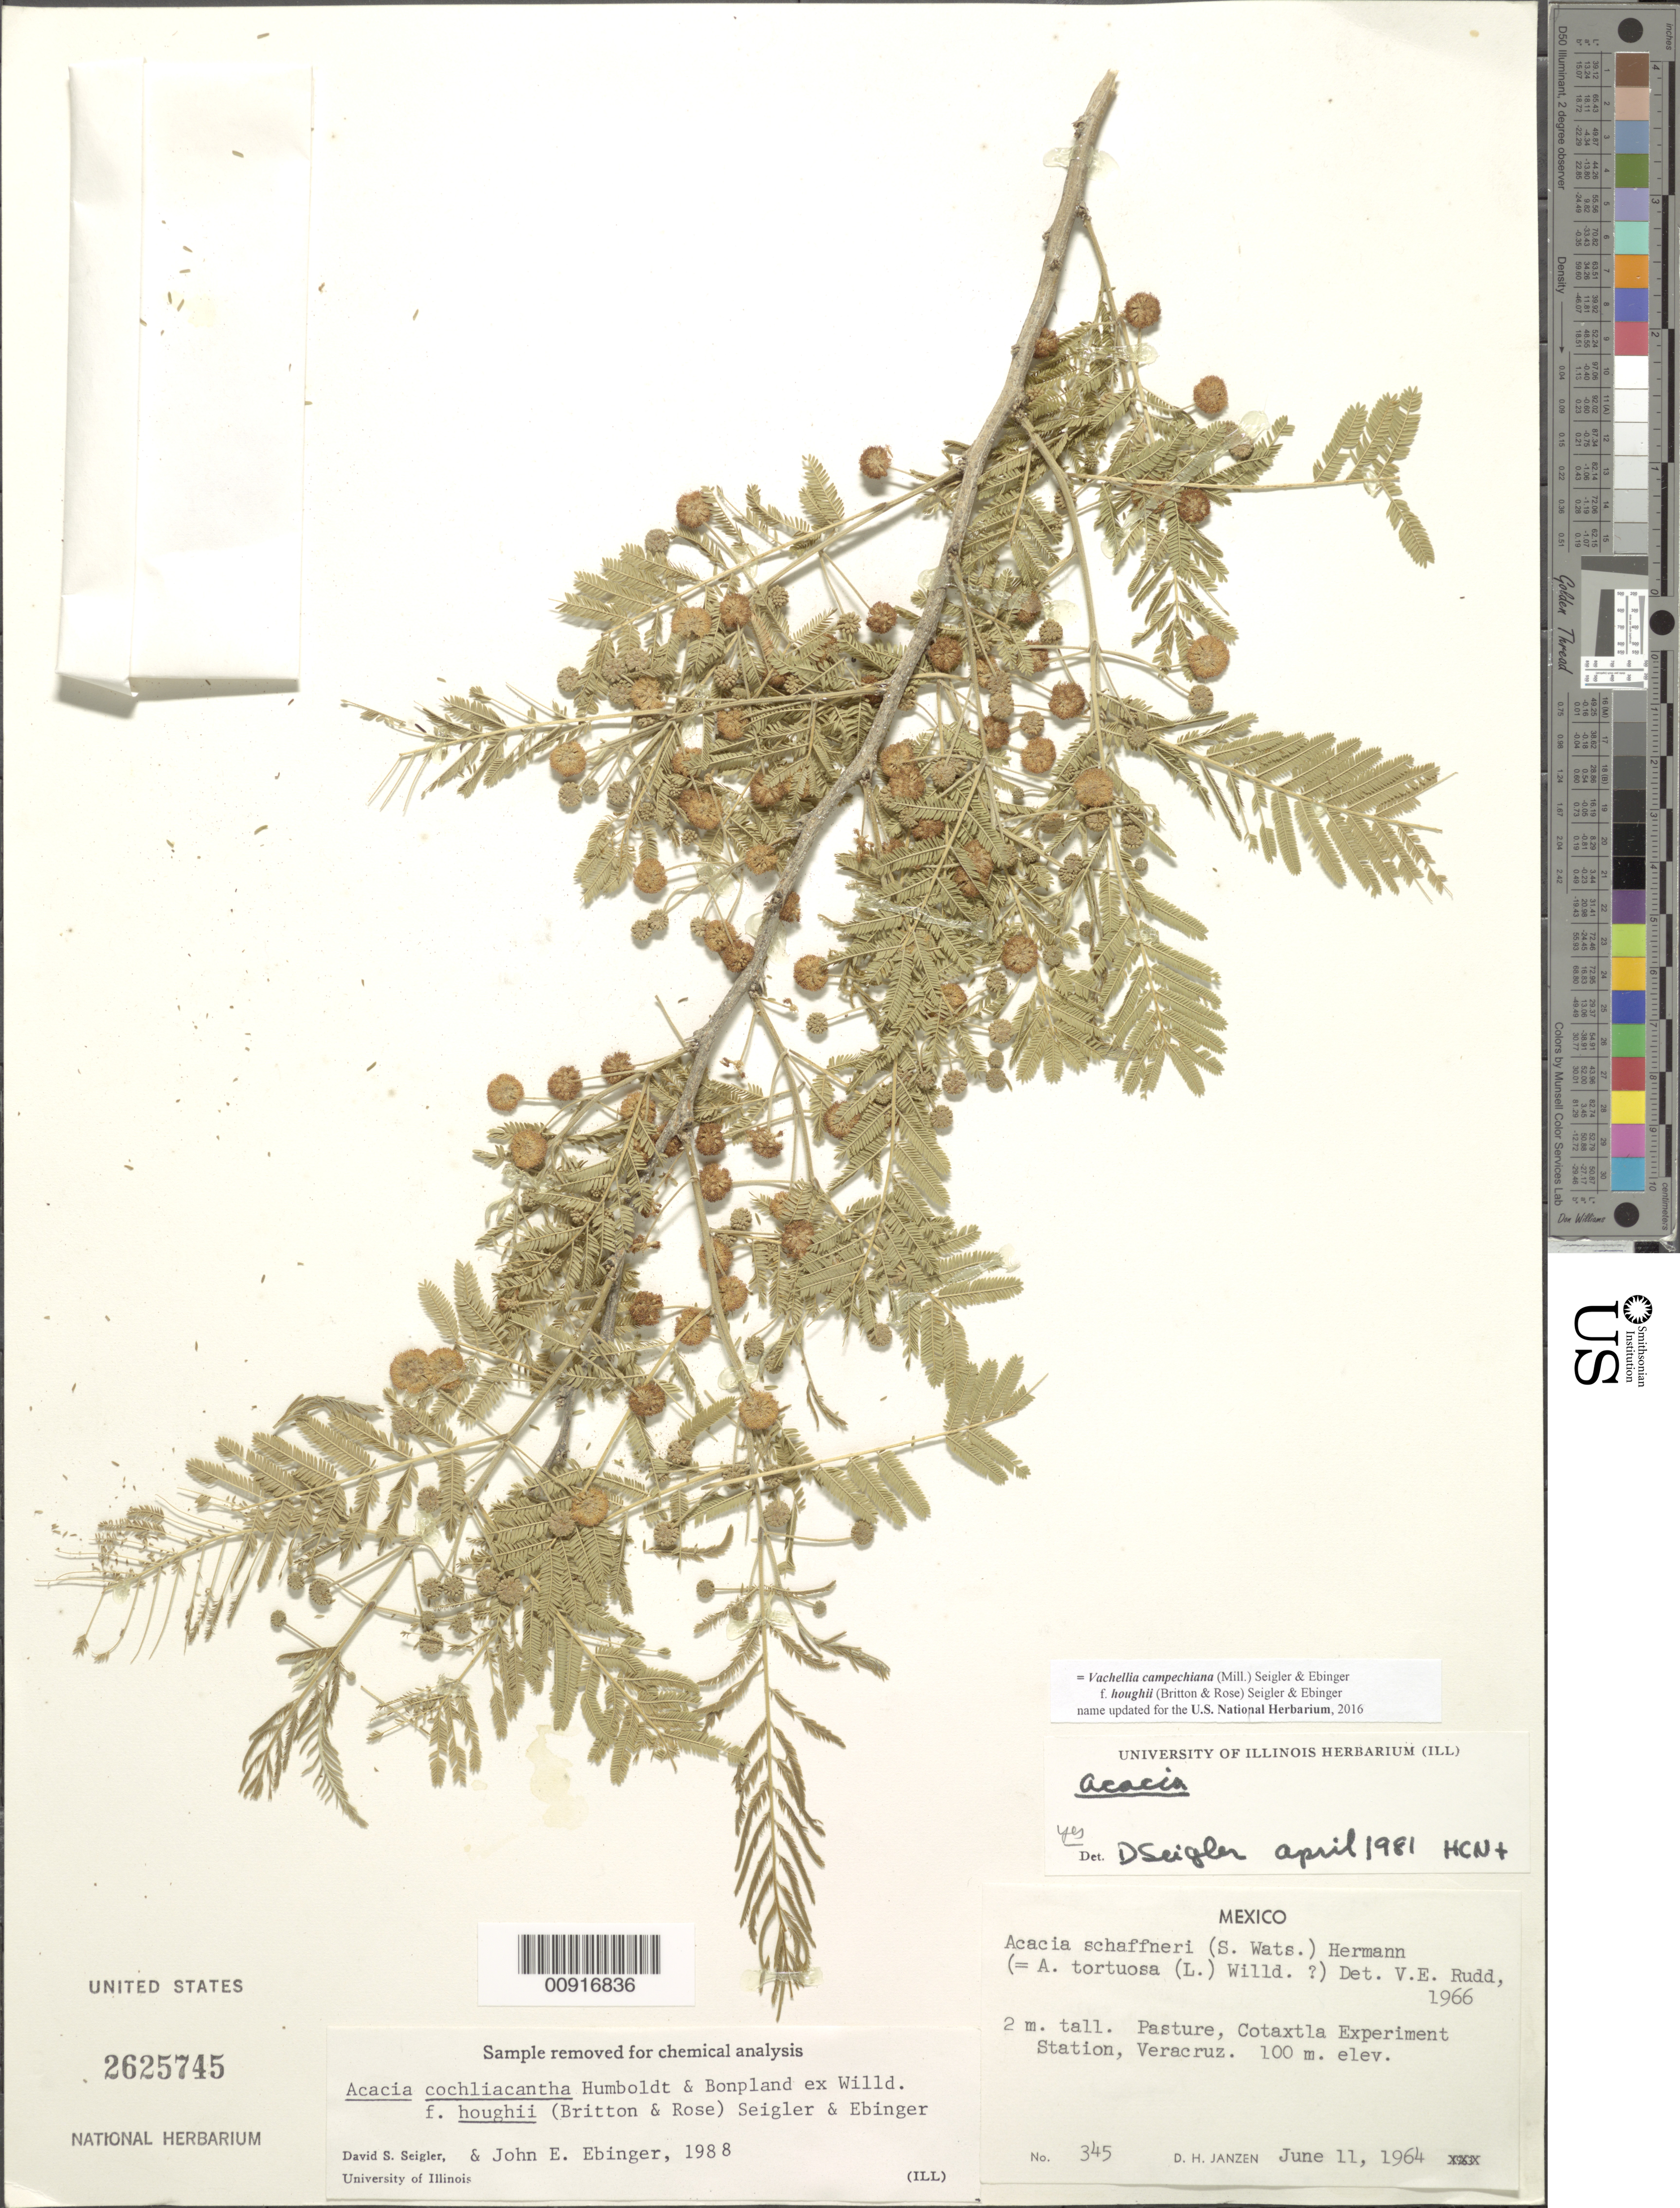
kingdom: Plantae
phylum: Tracheophyta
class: Magnoliopsida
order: Fabales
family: Fabaceae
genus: Vachellia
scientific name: Vachellia campechiana f. houghii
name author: (Britton & Rose) Seigler & Ebinger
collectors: D. Janzen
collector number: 345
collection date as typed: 11 Jun 1964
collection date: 1964-06-11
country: Mexico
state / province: Veracruz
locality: Cotaxtla Experiment Station, Veracruz.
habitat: Pasture.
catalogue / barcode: US 2625745